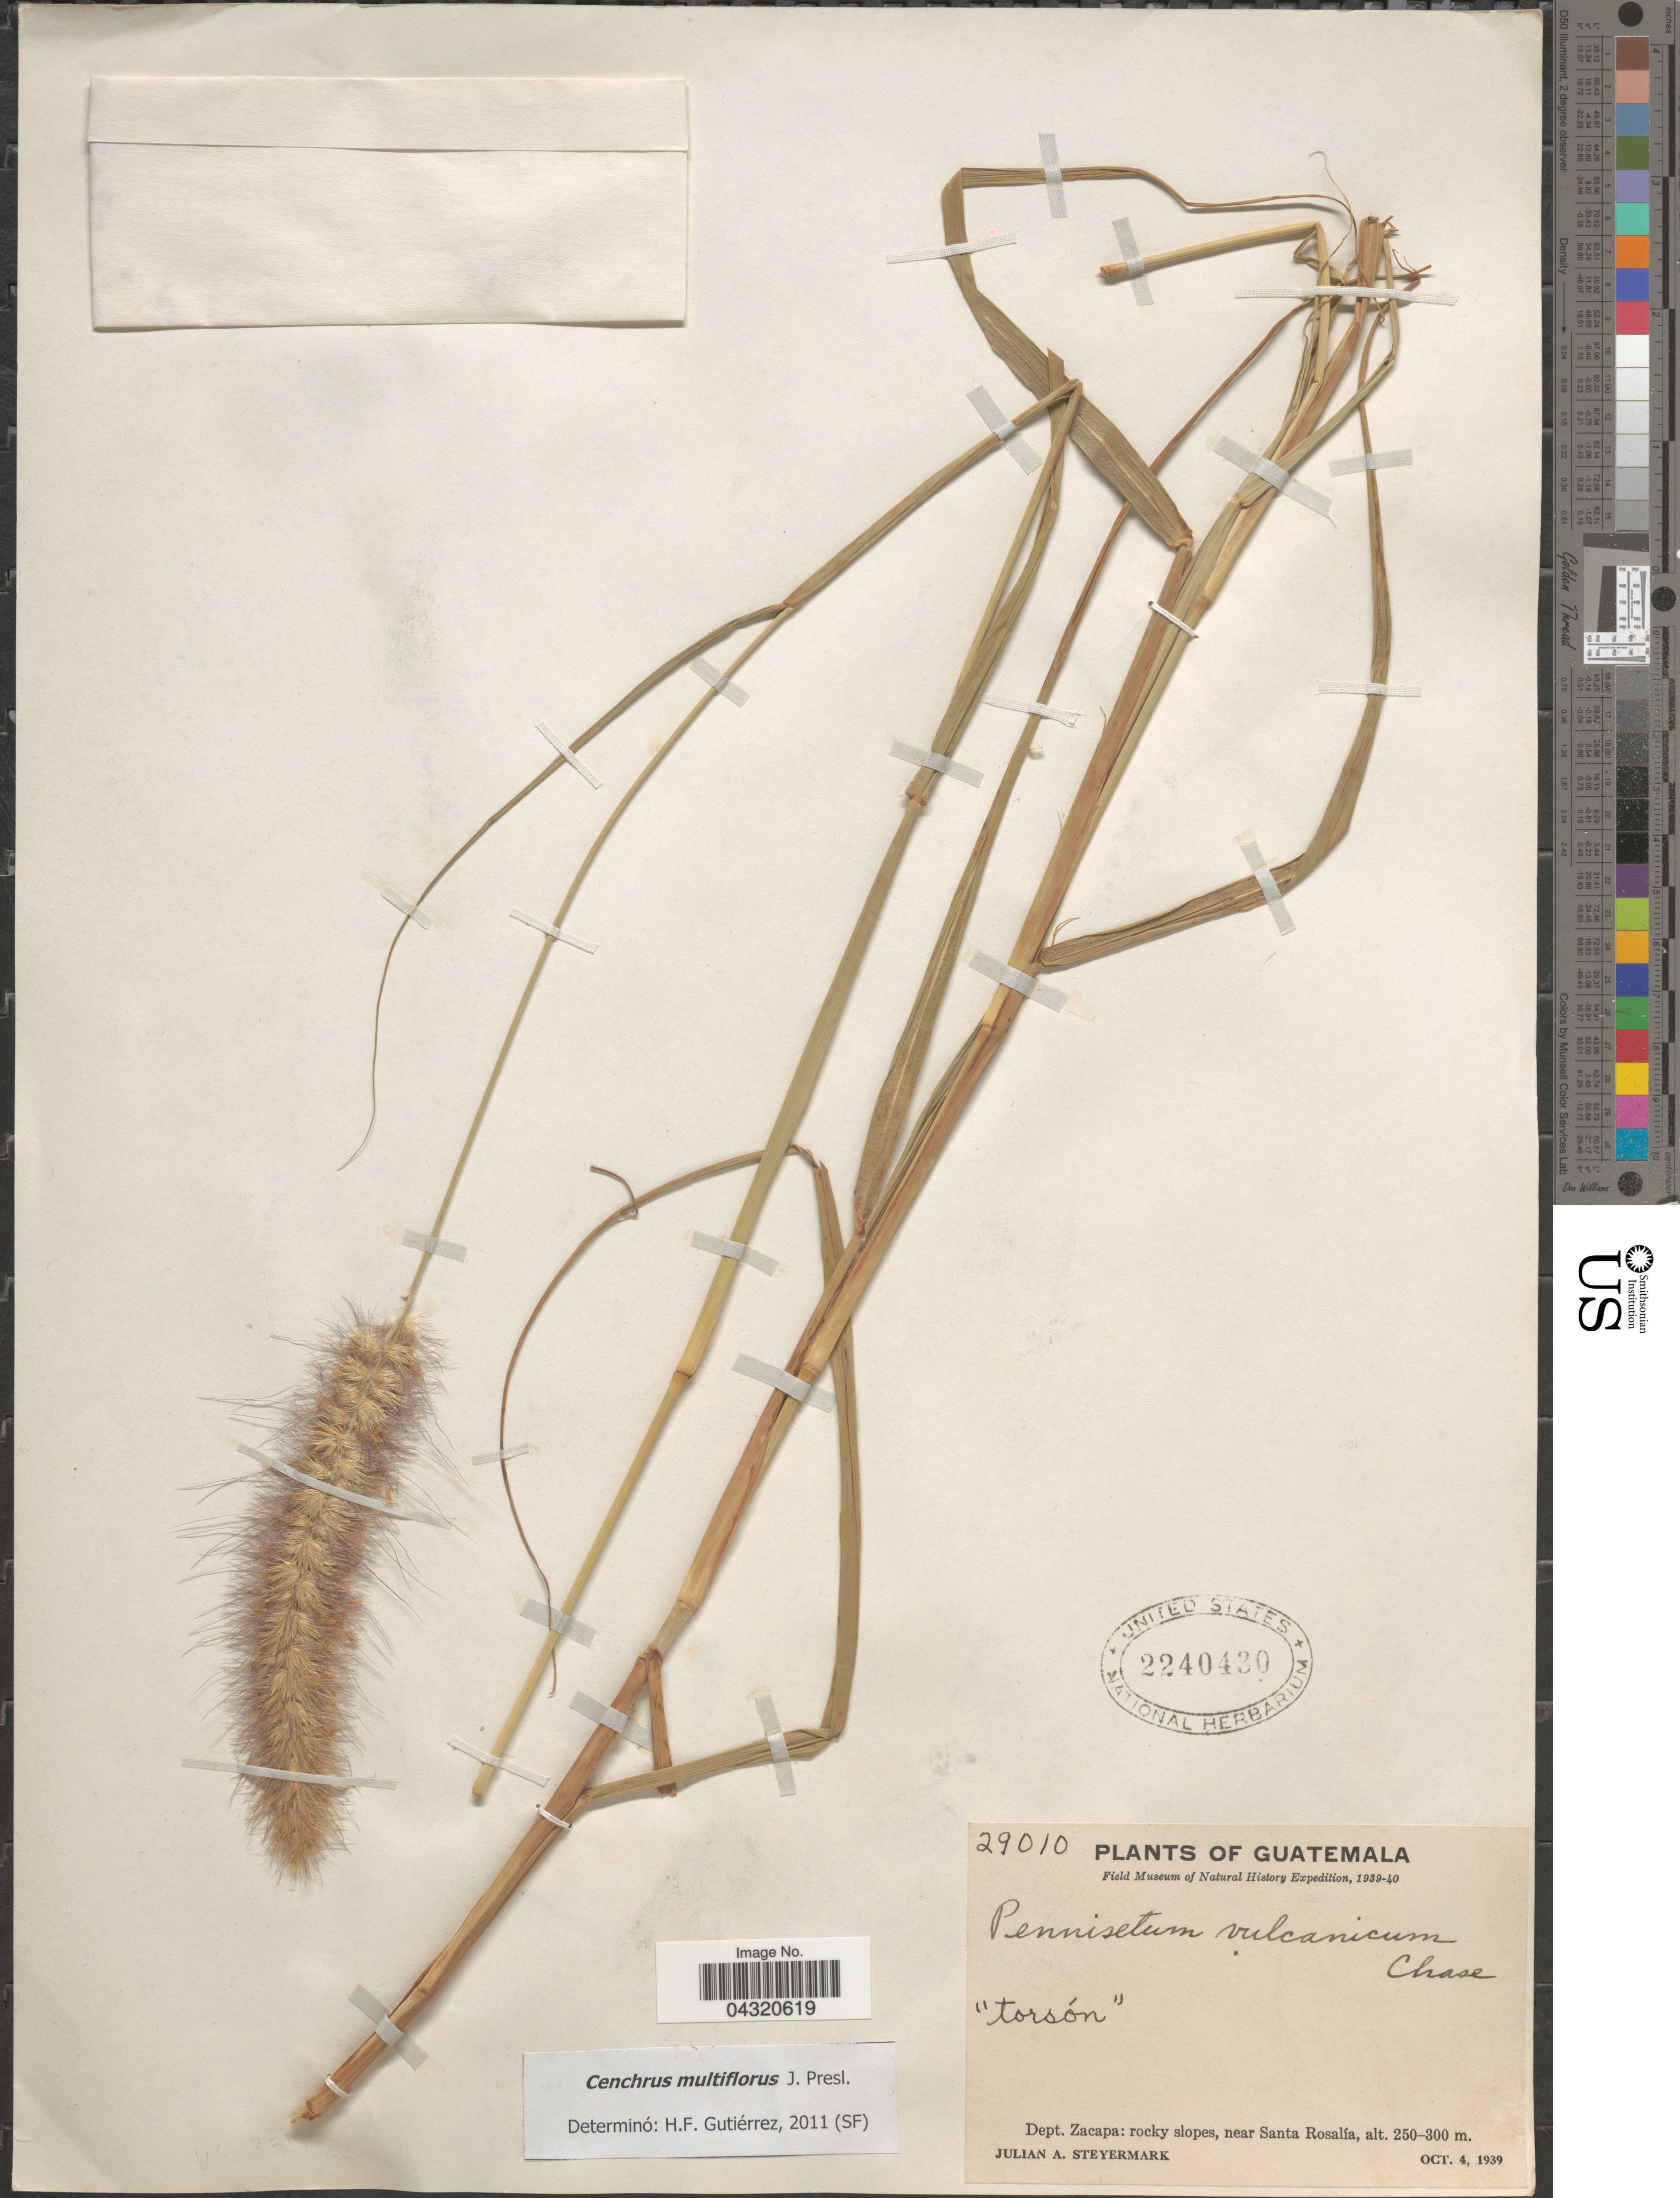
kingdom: Plantae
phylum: Tracheophyta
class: Liliopsida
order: Poales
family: Poaceae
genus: Cenchrus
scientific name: Cenchrus multiflorus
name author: C. Presl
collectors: J. Steyermark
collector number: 29010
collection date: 1939-10-04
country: Guatemala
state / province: Zacapa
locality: Field Museum of Natural History Expedition, 1939-40. Dept. Zacapa: rocky slopes, near Santa Rosalía.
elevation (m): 250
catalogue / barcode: US 2240430